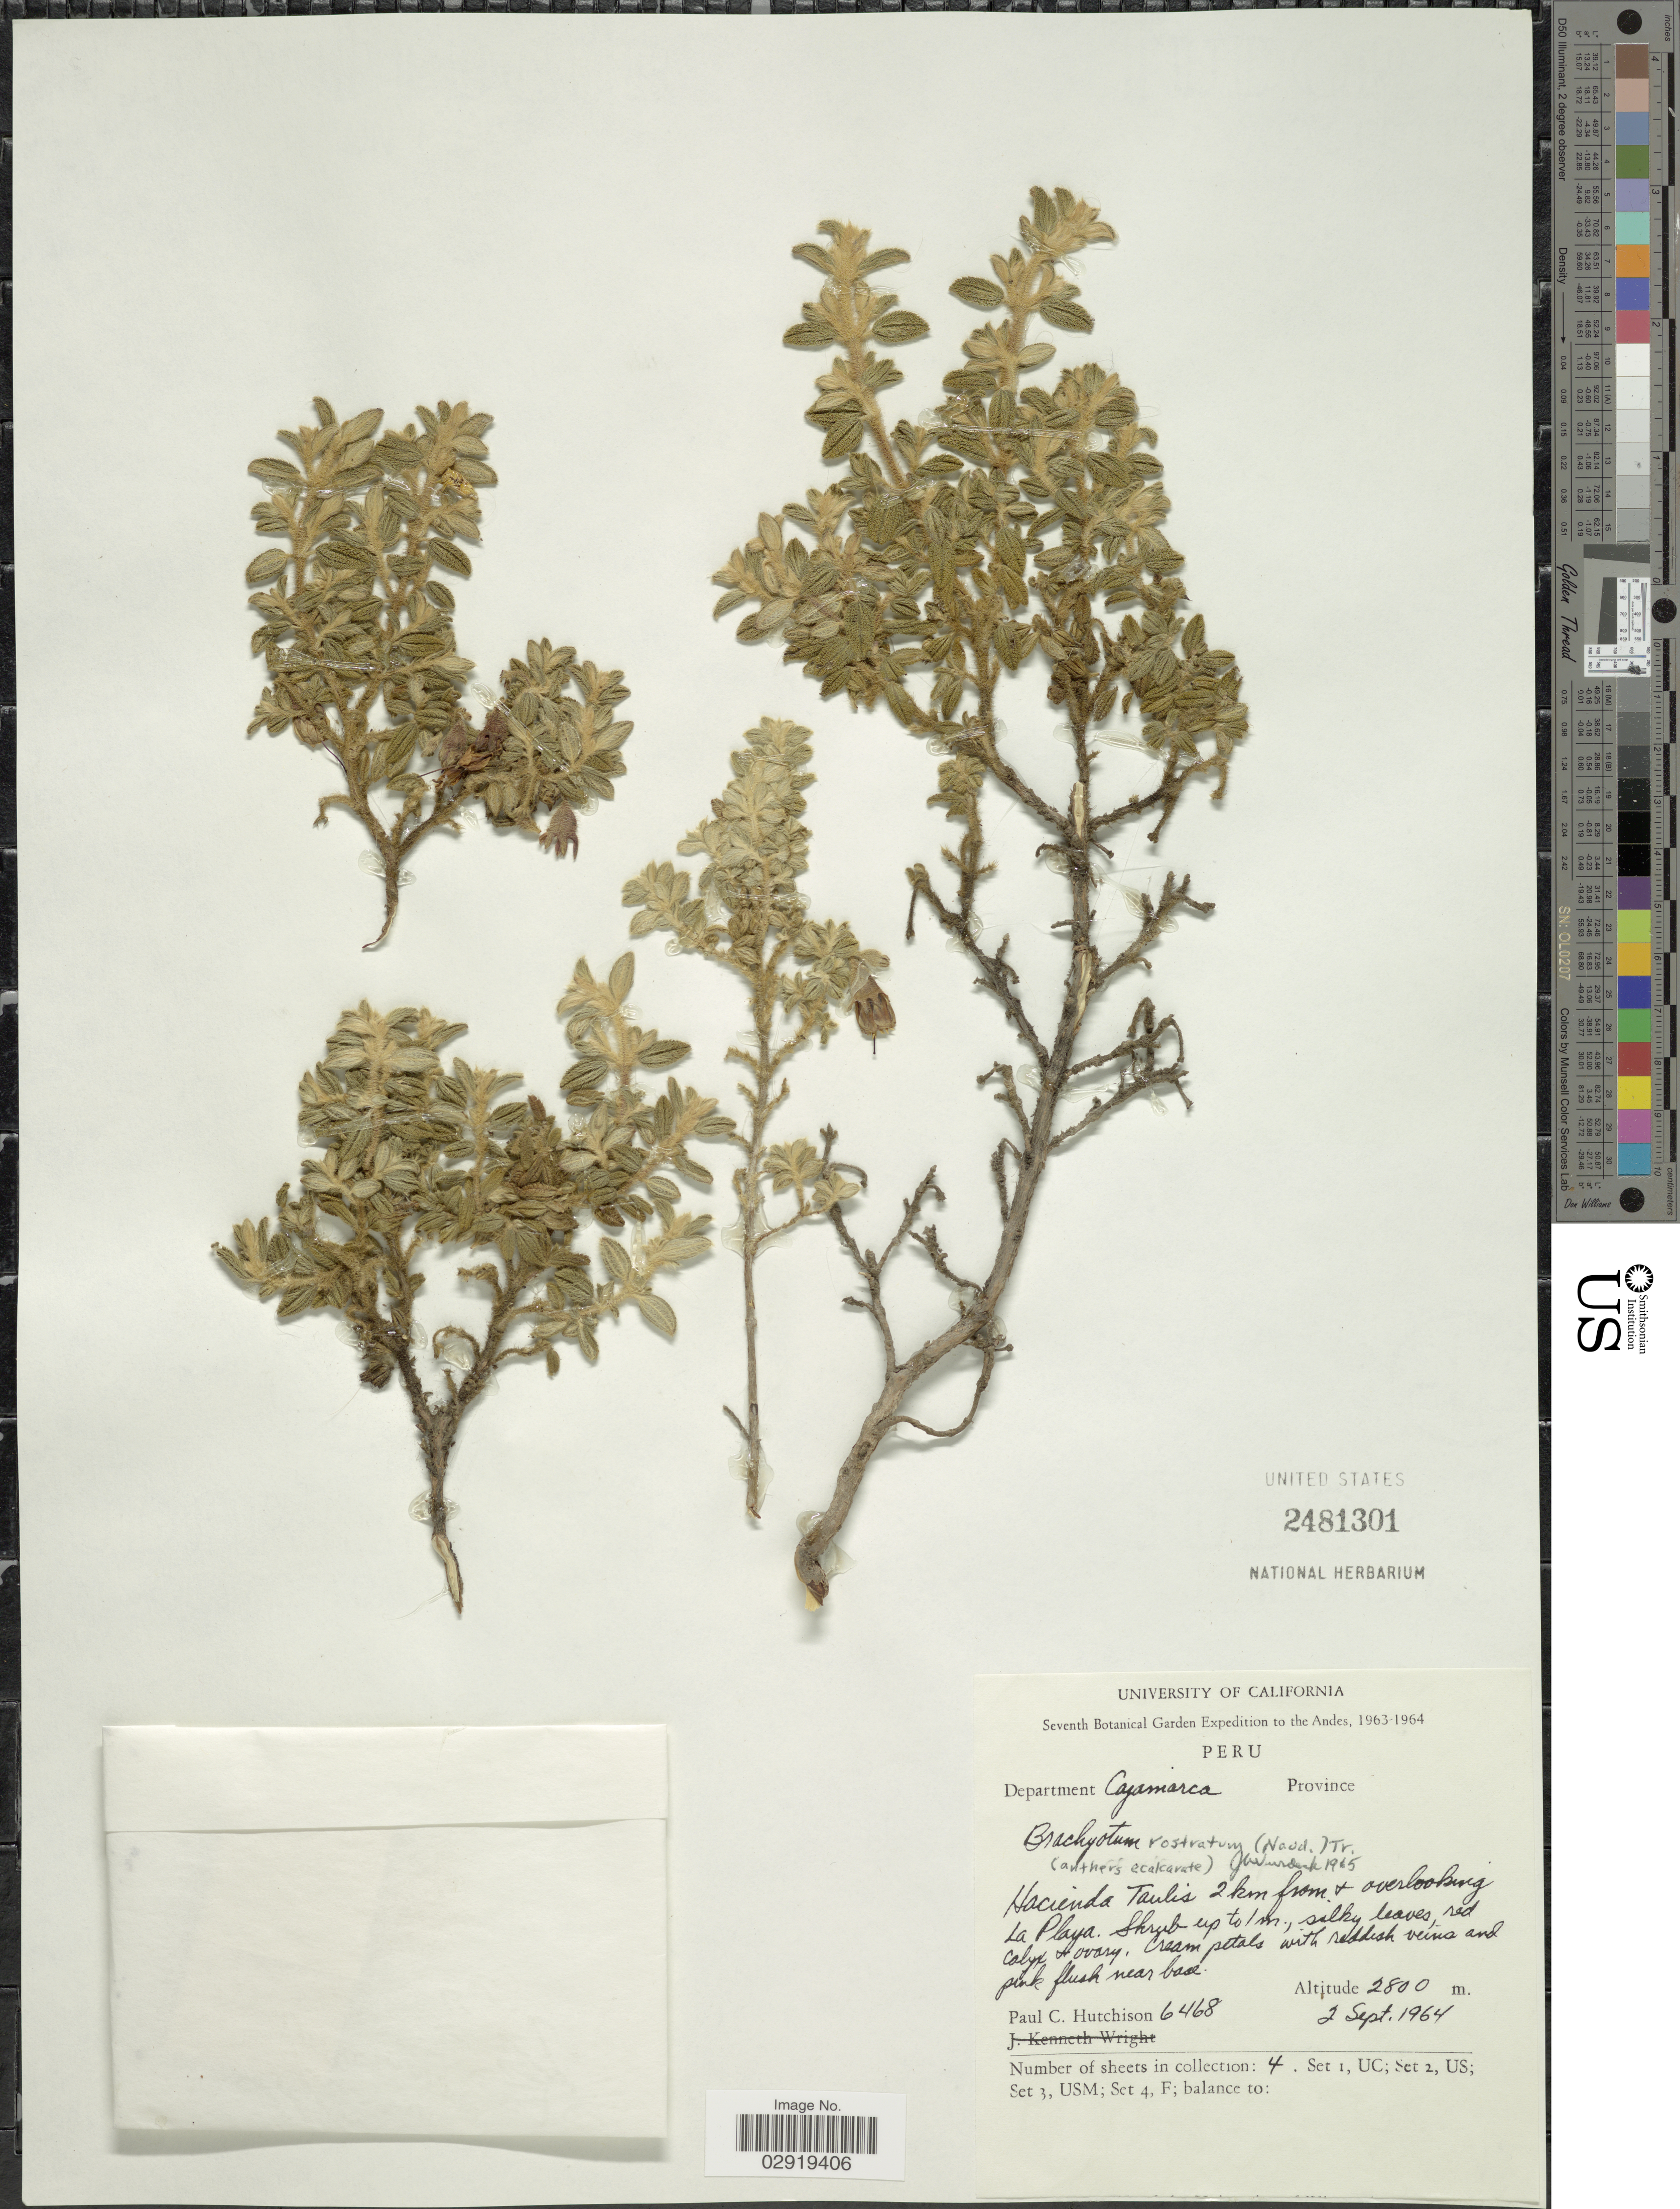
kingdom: Plantae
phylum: Tracheophyta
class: Magnoliopsida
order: Myrtales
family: Melastomataceae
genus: Brachyotum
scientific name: Brachyotum rostratum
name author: (Naudin) Triana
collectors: P. C. Hutchison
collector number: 6468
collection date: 1964-09-02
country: Peru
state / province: Cajamarca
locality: Andes. Department Cajamarca. Hacienda Taulis 2 km from & overlooking La Playa.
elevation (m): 2800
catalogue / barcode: US 2481301